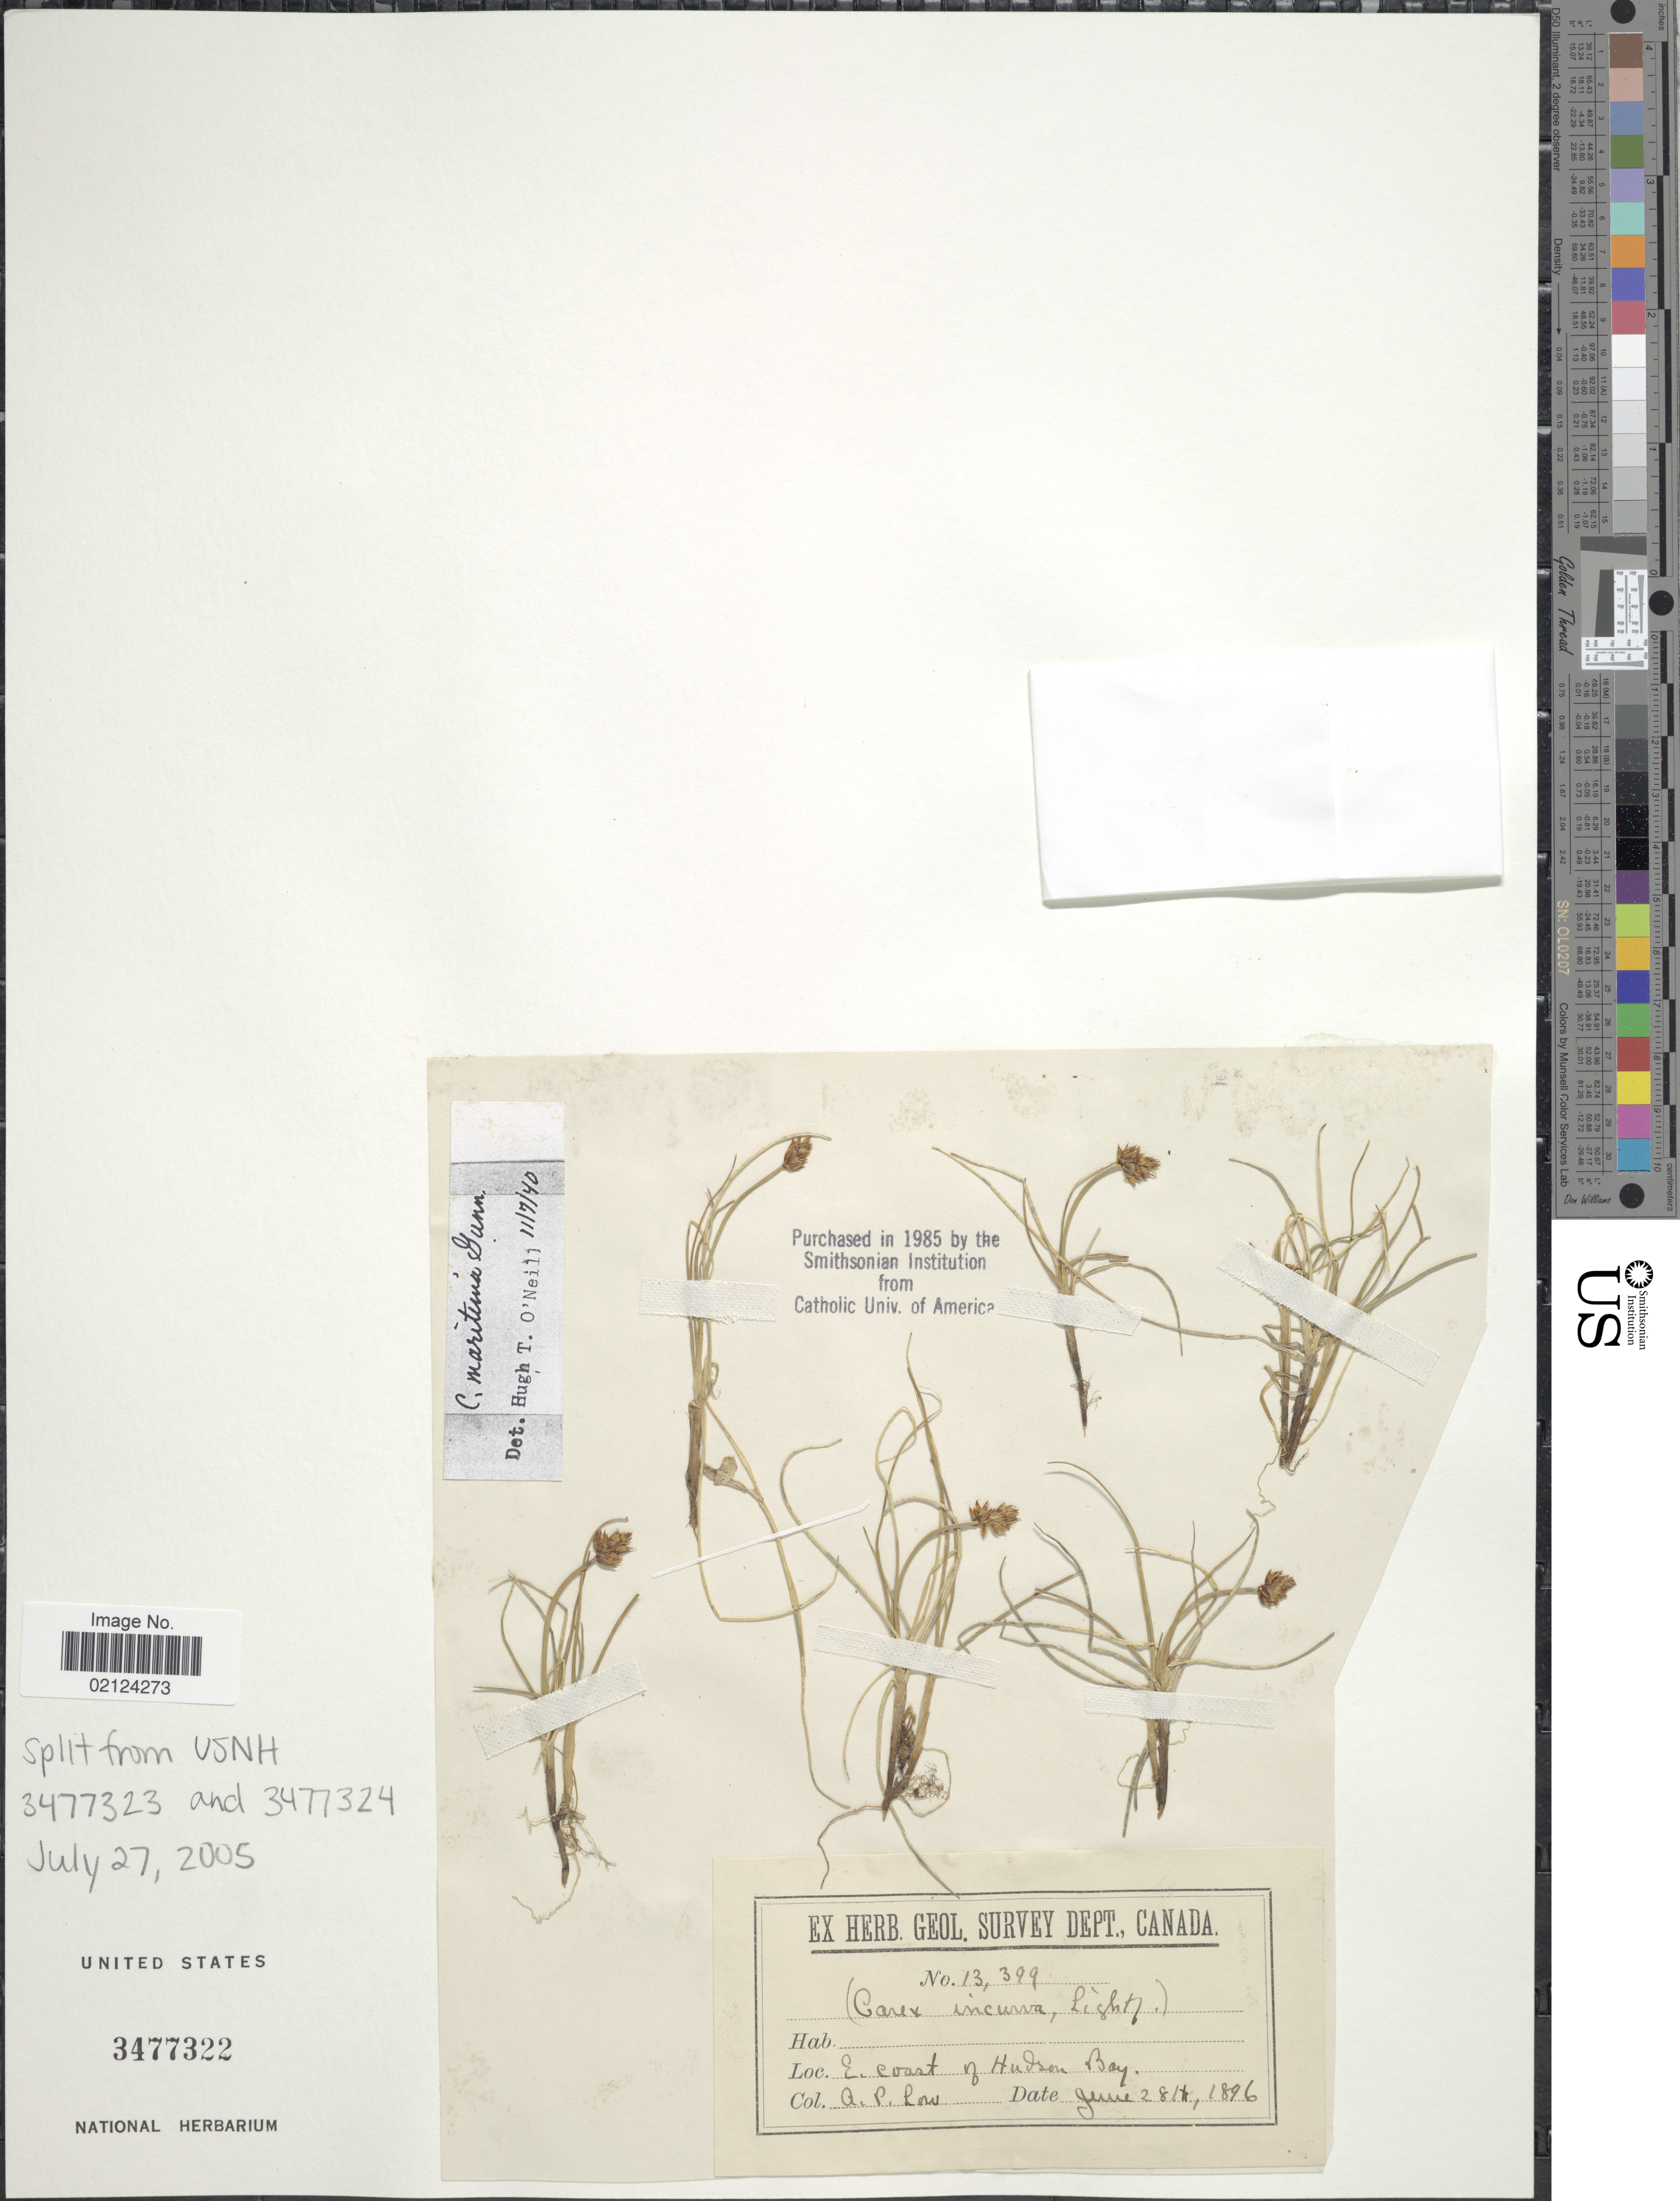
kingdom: Plantae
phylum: Tracheophyta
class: Liliopsida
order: Poales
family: Cyperaceae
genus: Carex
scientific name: Carex maritima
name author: Gunnerus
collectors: A. Low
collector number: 13399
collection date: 1896-06-28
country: Canada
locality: E. Coast of Hudson Bay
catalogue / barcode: US 3477322